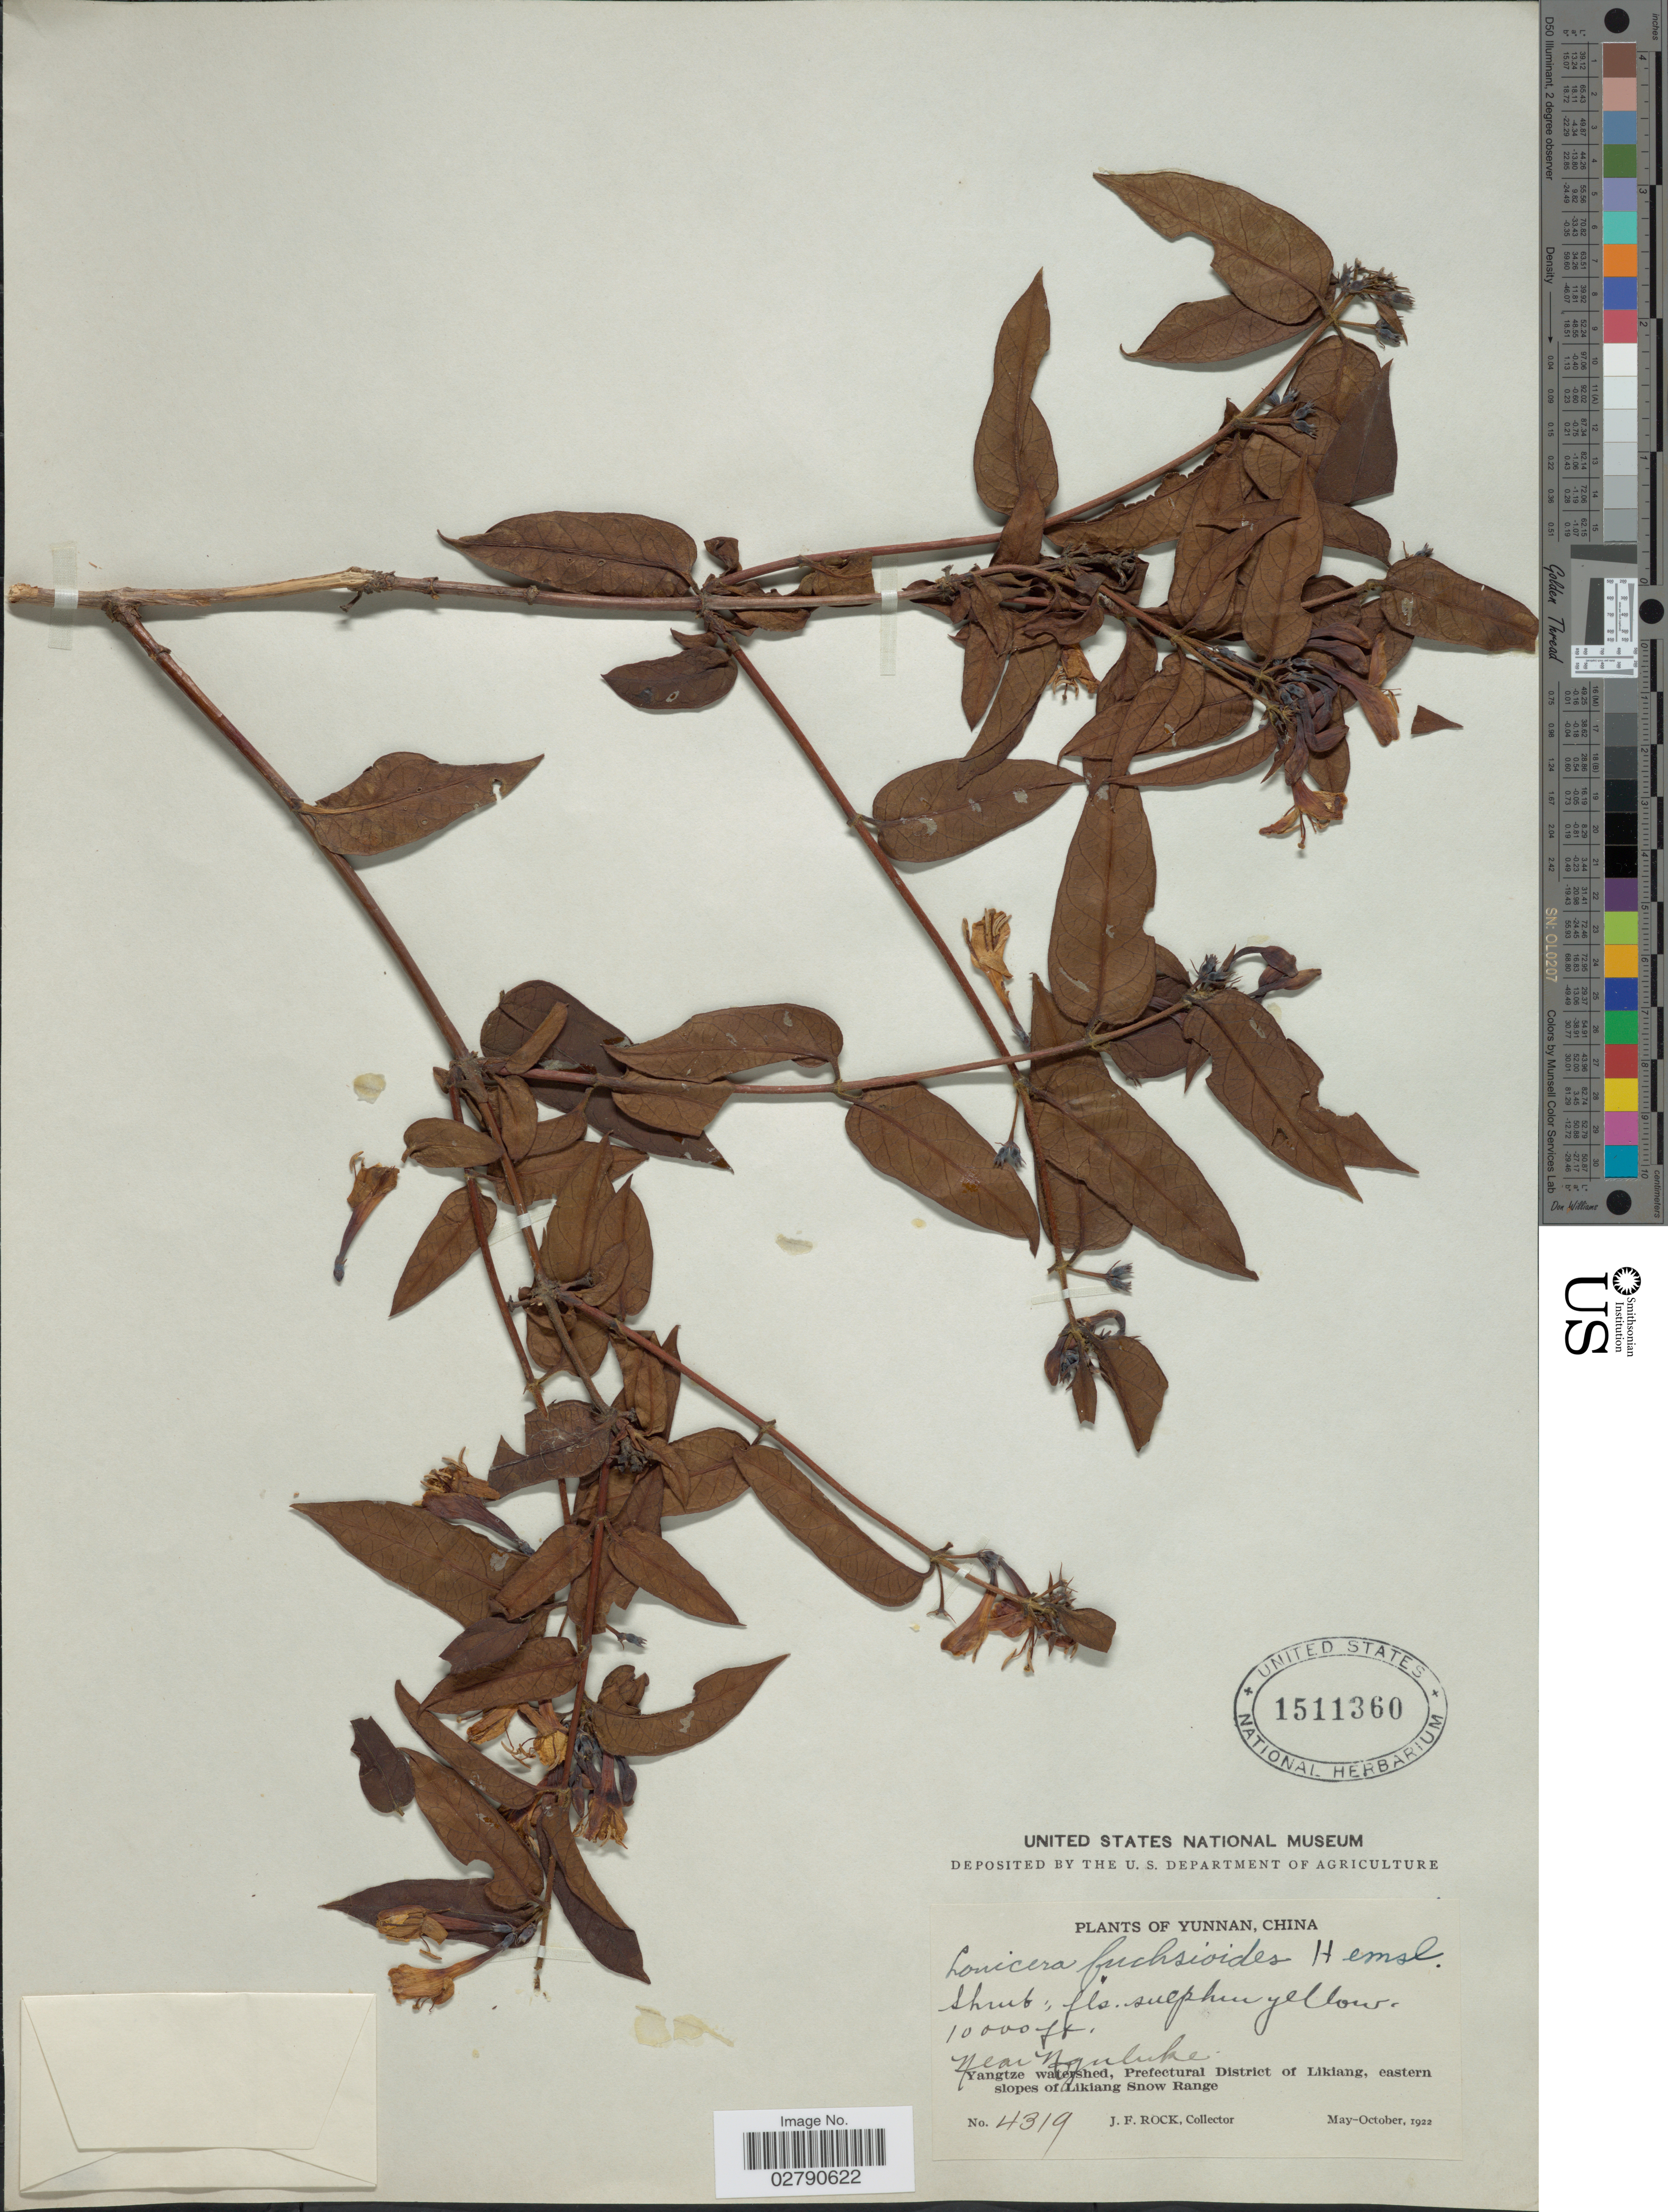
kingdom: Plantae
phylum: Tracheophyta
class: Magnoliopsida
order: Dipsacales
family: Caprifoliaceae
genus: Lonicera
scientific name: Lonicera fuchsioides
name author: Hemsl.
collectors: J. Rock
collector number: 4319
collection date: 1922-05/1922-10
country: China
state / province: Yunnan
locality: Near Nguluke. Yangtze watershed, Prefectural District of Likiang, eastern slopes of Likiang Snow Range.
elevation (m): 3048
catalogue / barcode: US 1511360